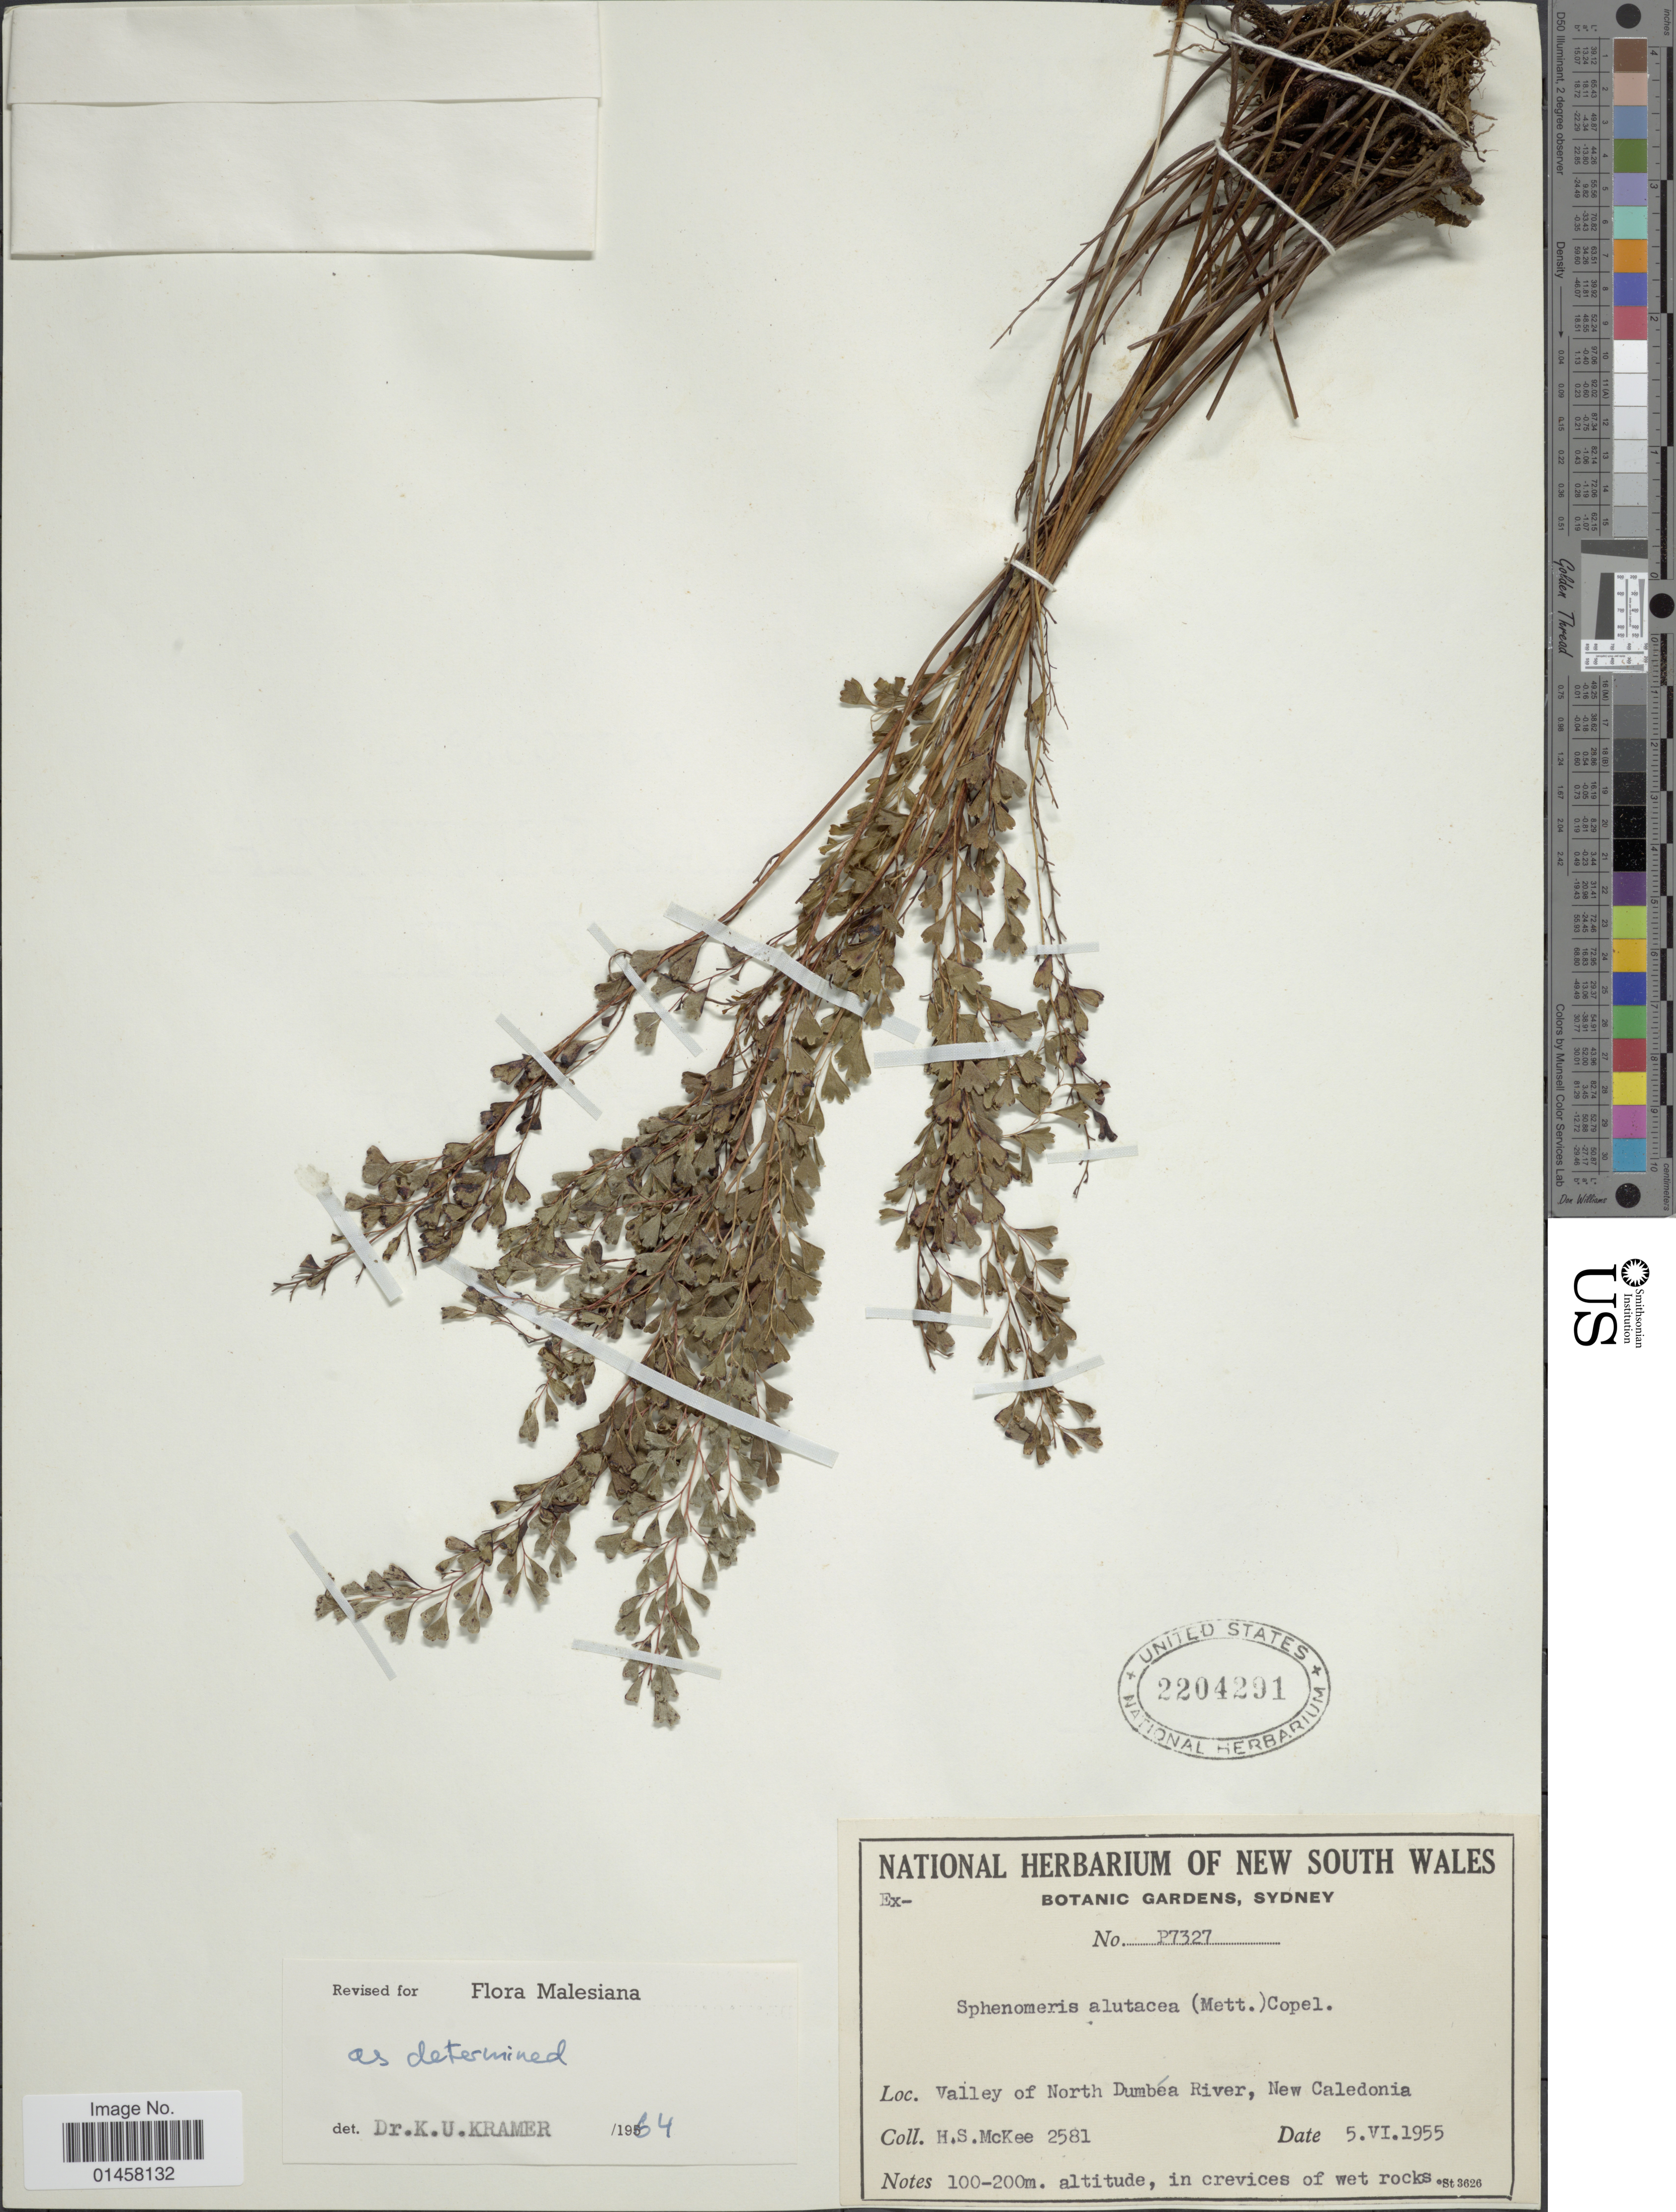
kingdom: Plantae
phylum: Tracheophyta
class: Polypodiopsida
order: Polypodiales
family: Lindsaeaceae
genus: Sphenomeris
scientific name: Sphenomeris alutacea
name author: (Mett.) Copel.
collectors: H. S. McKee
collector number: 2581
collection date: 1955-06-05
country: New Caledonia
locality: Valley of North Dumbea River, New Caledonia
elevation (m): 100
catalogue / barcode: US 2204291